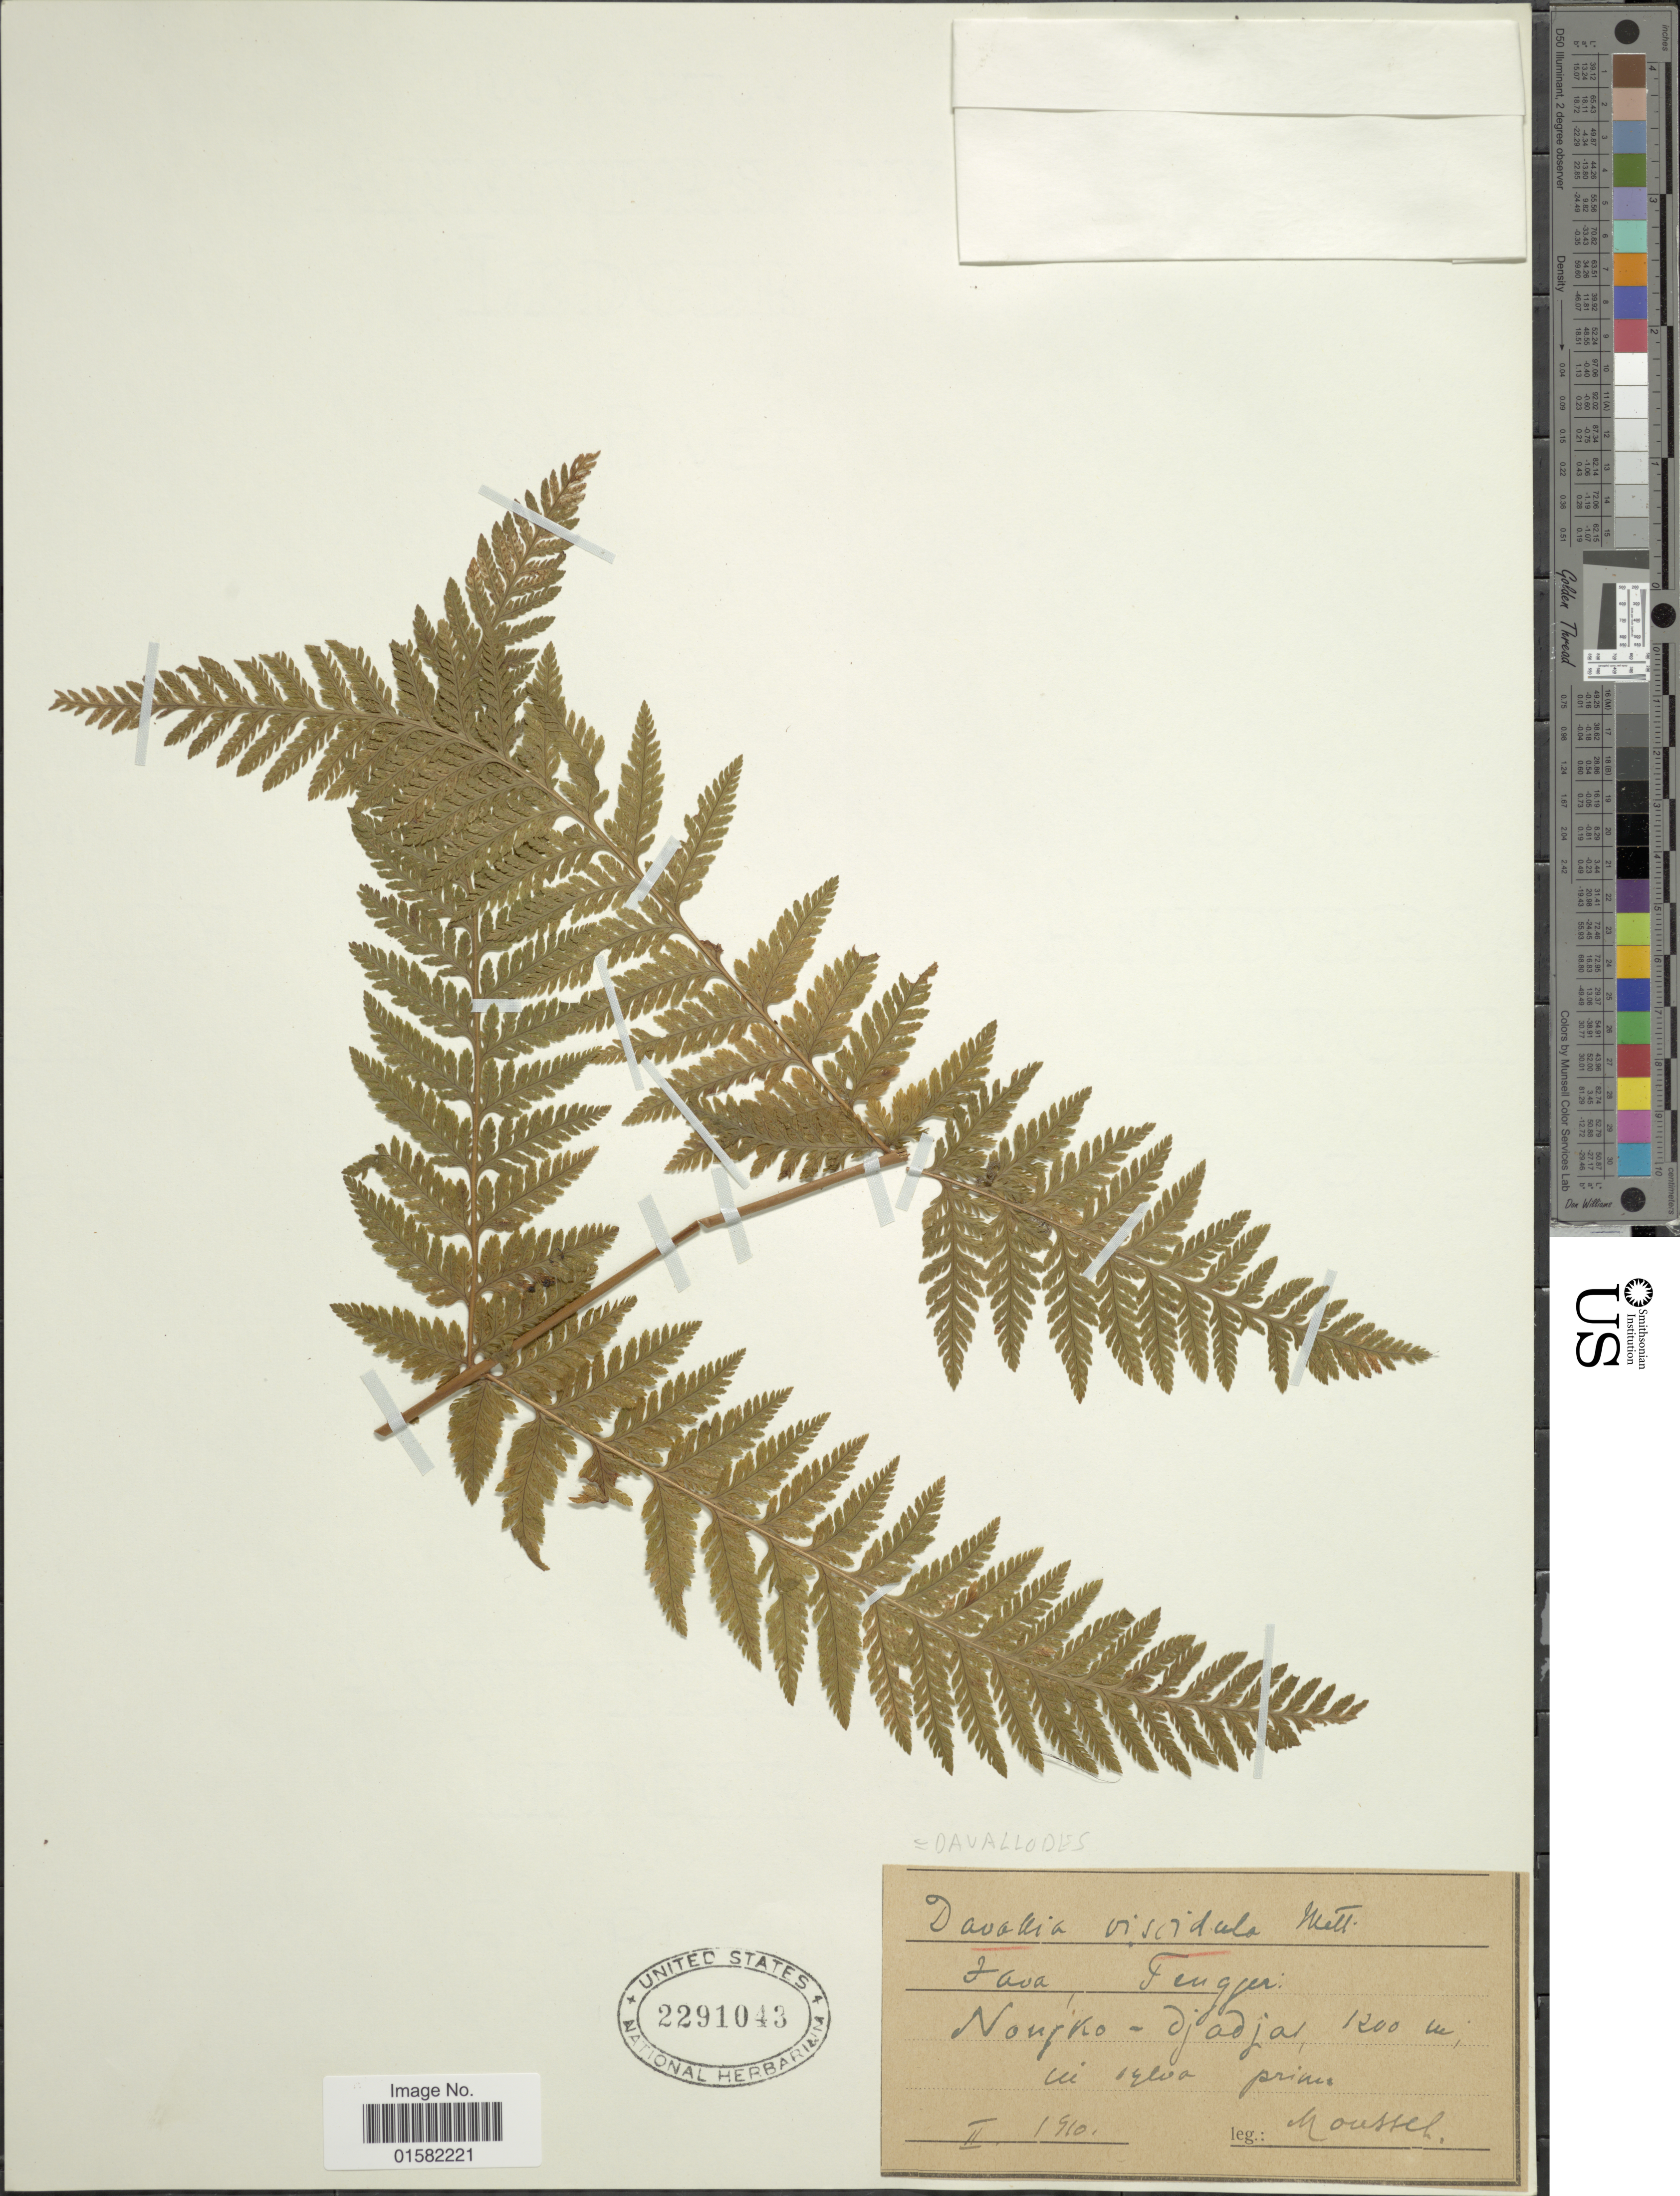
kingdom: Plantae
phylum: Tracheophyta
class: Polypodiopsida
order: Polypodiales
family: Davalliaceae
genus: Davallodes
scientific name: Davallodes viscidulum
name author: (Mett. ex Kuhn) Alderw.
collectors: Mousset, --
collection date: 1910-02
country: Indonesia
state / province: Java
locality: Tenger: Nongko-djadja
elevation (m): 1200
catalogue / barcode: US 2291043